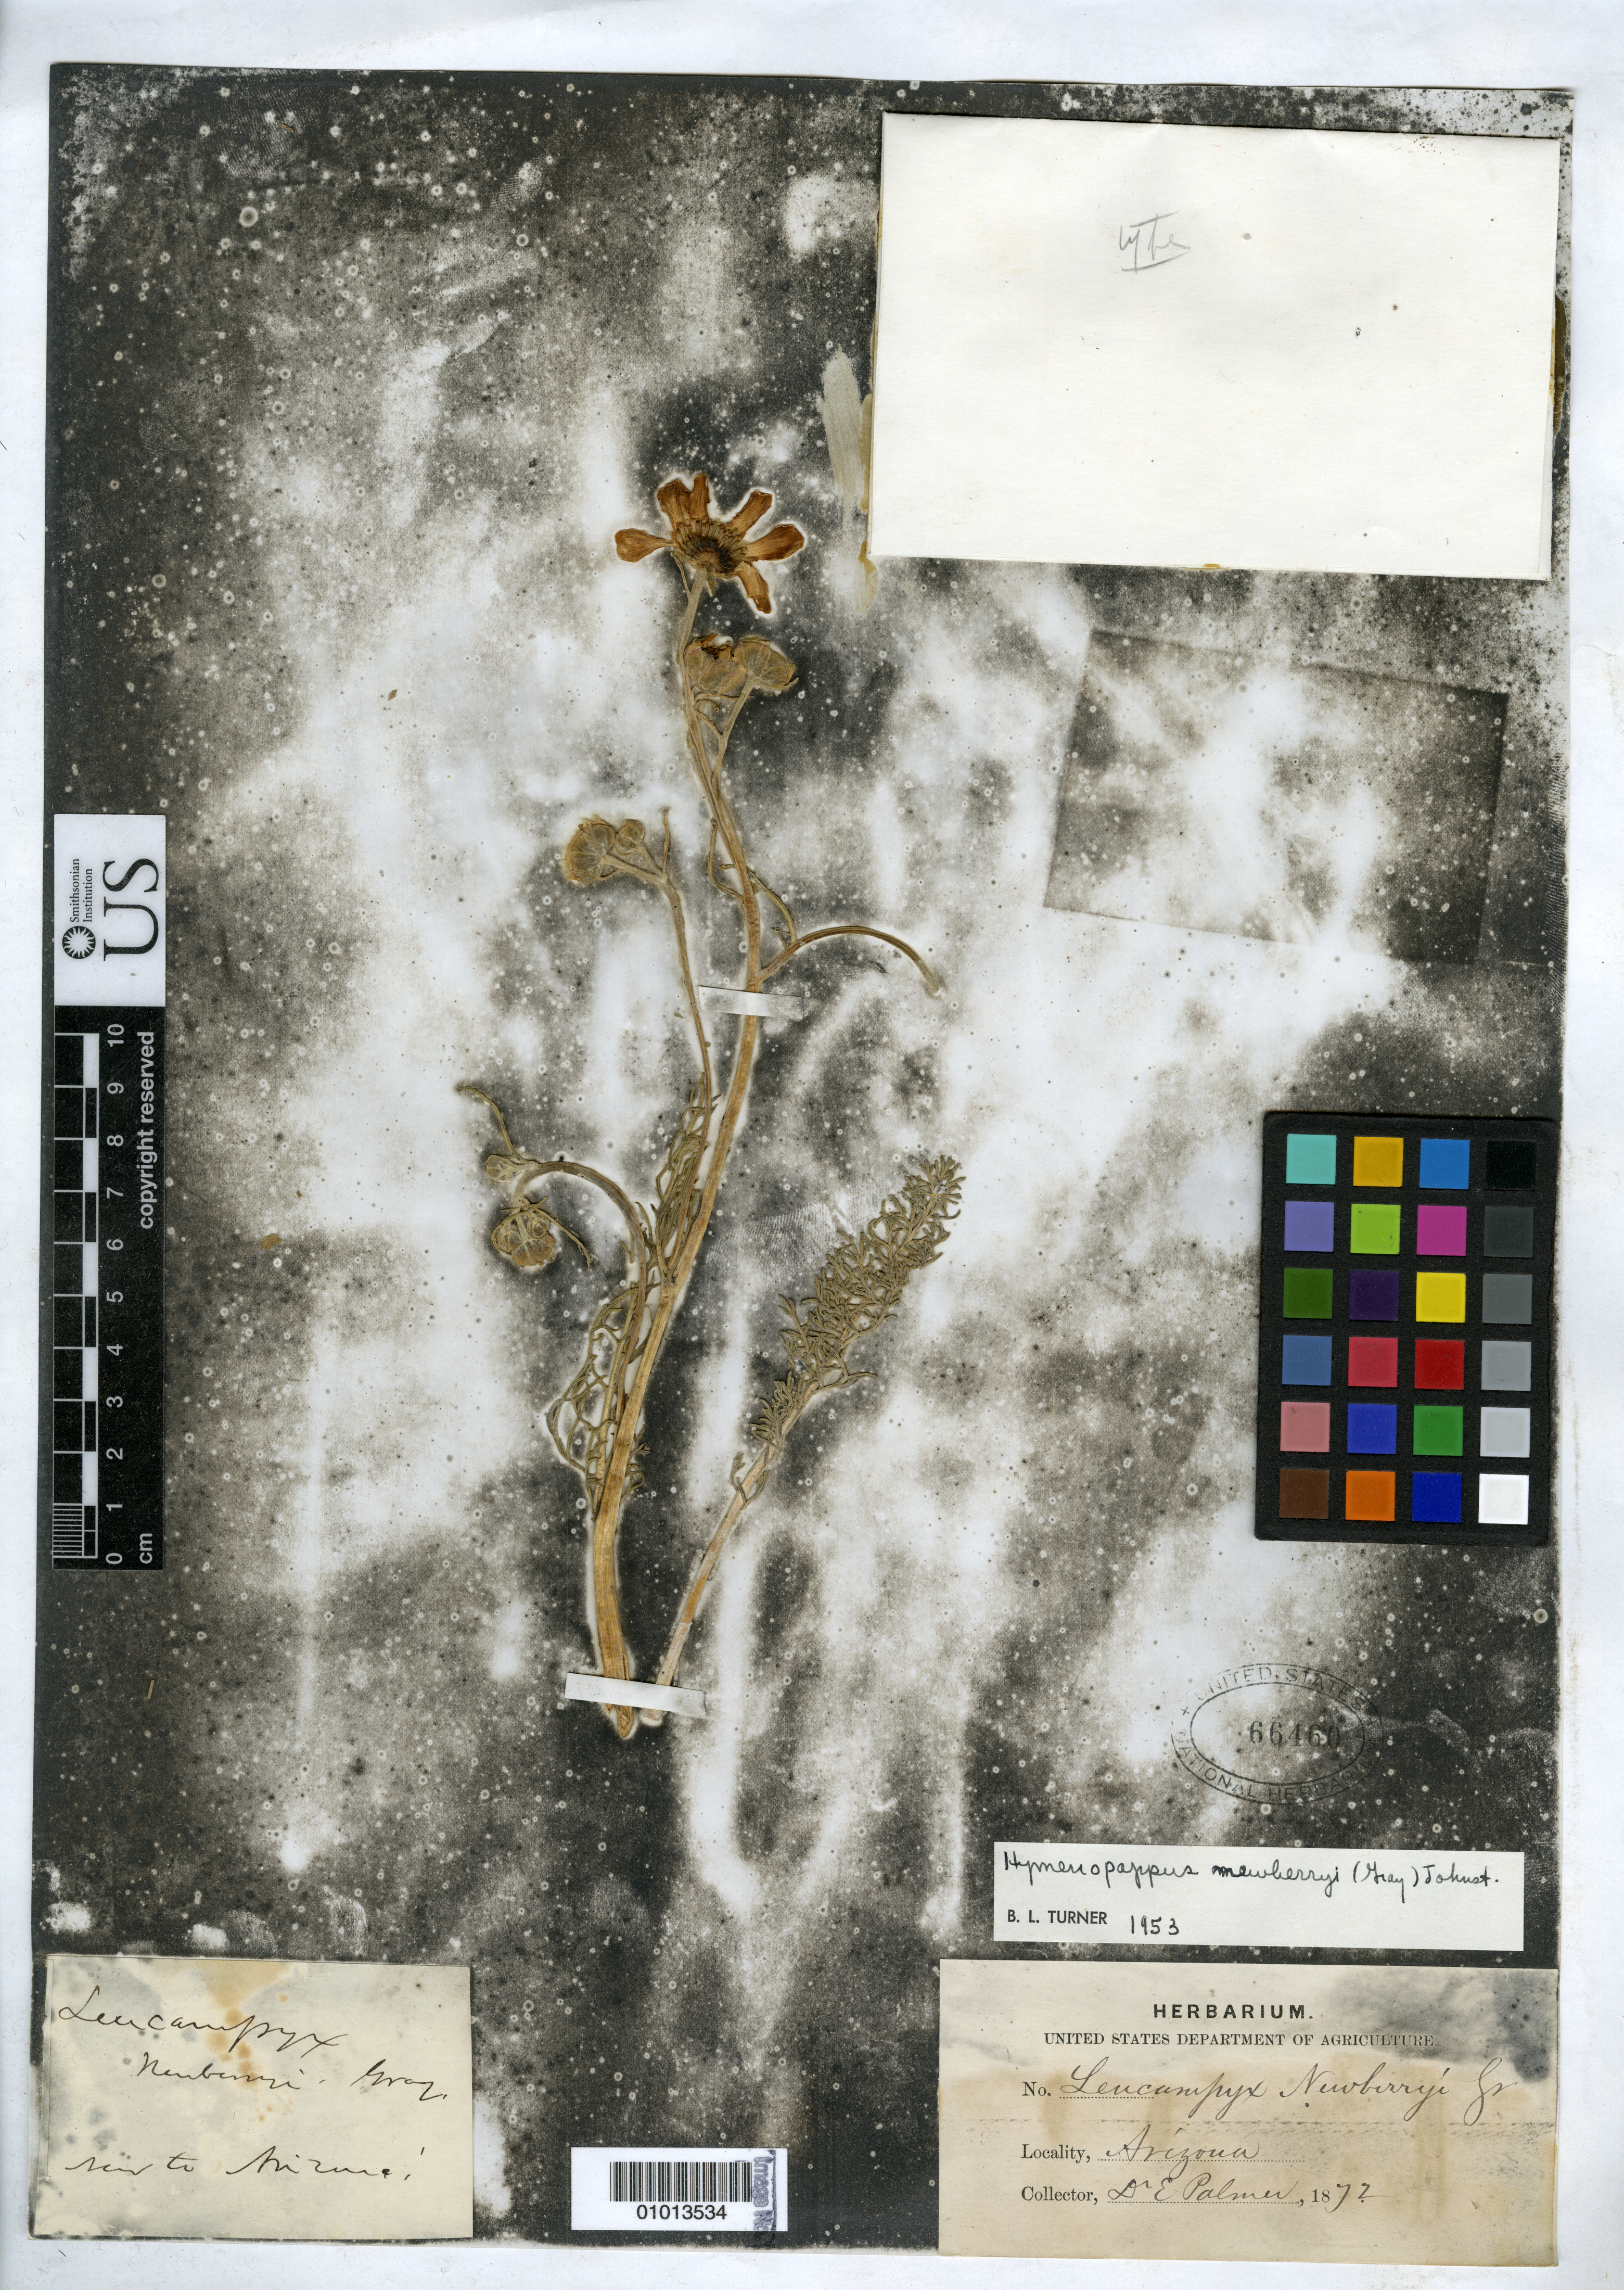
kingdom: Plantae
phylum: Tracheophyta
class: Magnoliopsida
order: Asterales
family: Asteraceae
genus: Leucampyx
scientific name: Leucampyx newberryi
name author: A. Gray ex Porter & J.M. Coult.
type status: Possible Syntype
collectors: J. S. Newberry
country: United States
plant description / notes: Fragmentary material in packet labeled "type" and "ex herb. Gray", mounted on sheet with [apparently non-type] material of Palmer s.n.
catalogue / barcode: US 66460